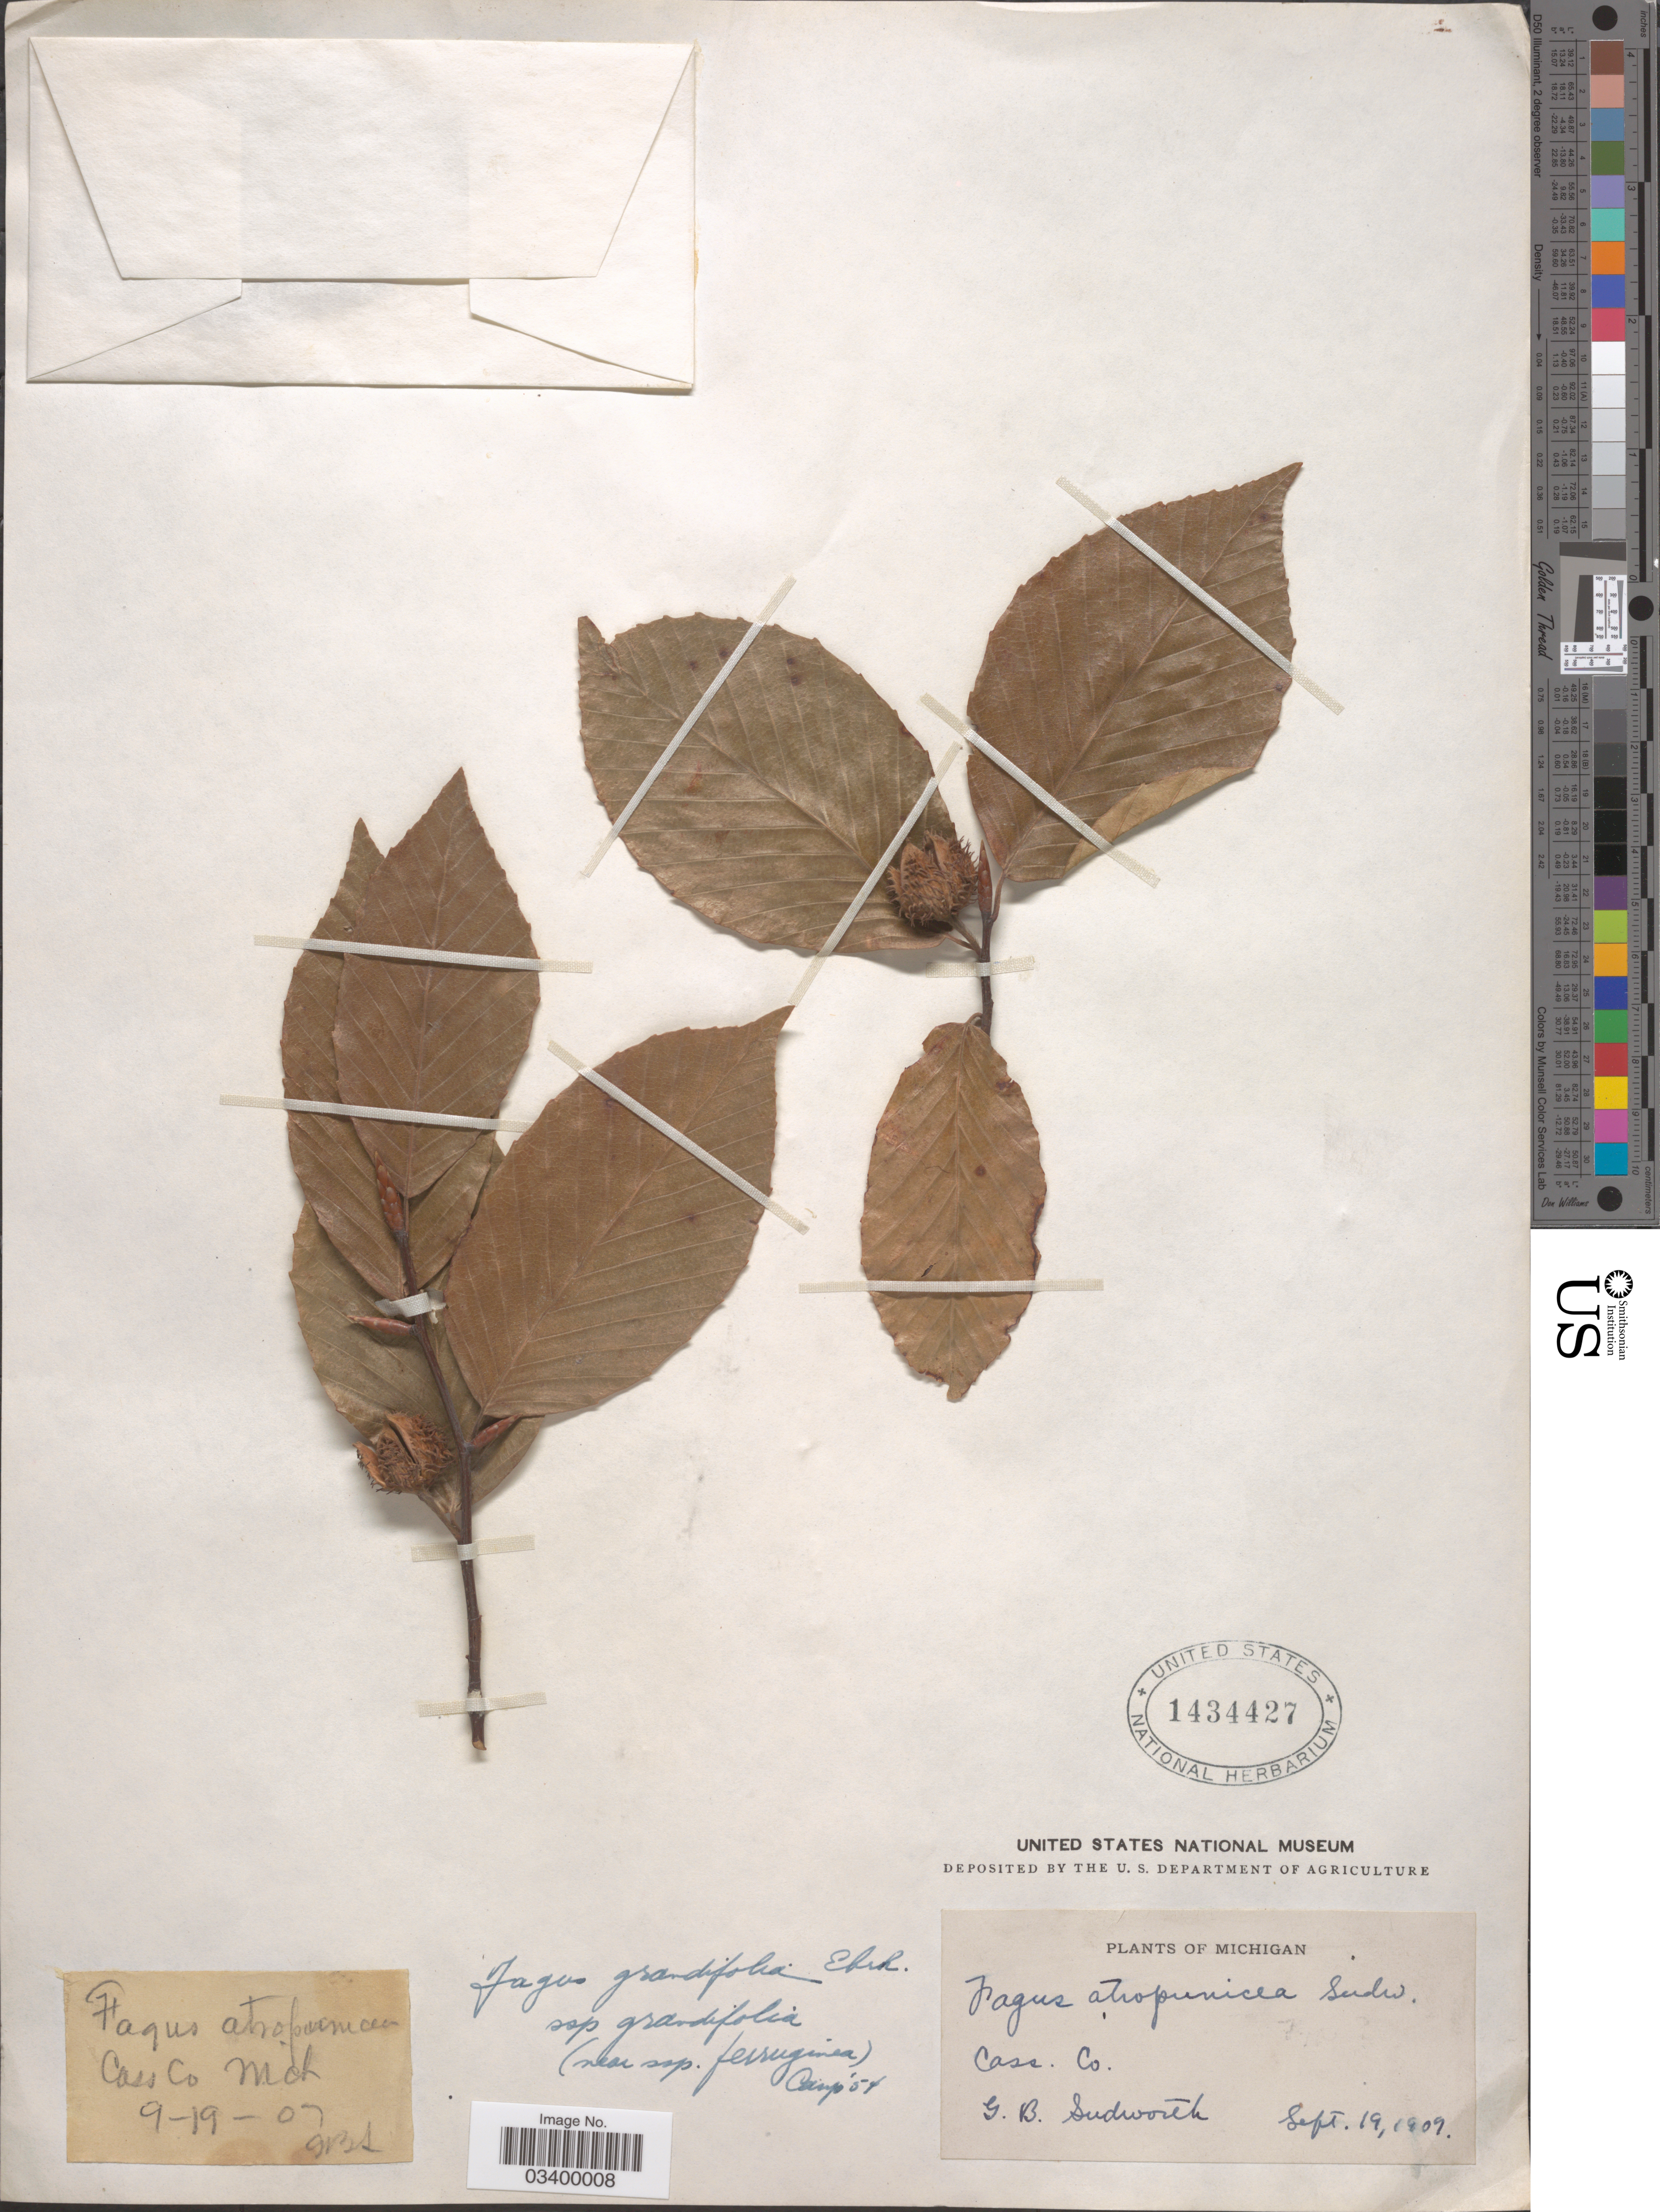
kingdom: Plantae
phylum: Tracheophyta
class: Magnoliopsida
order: Fagales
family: Fagaceae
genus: Fagus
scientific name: Fagus grandifolia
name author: Ehrh.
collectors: G. B. Sudworth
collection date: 1907-09-19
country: United States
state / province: Michigan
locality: Cass Co.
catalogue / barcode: US 1434427